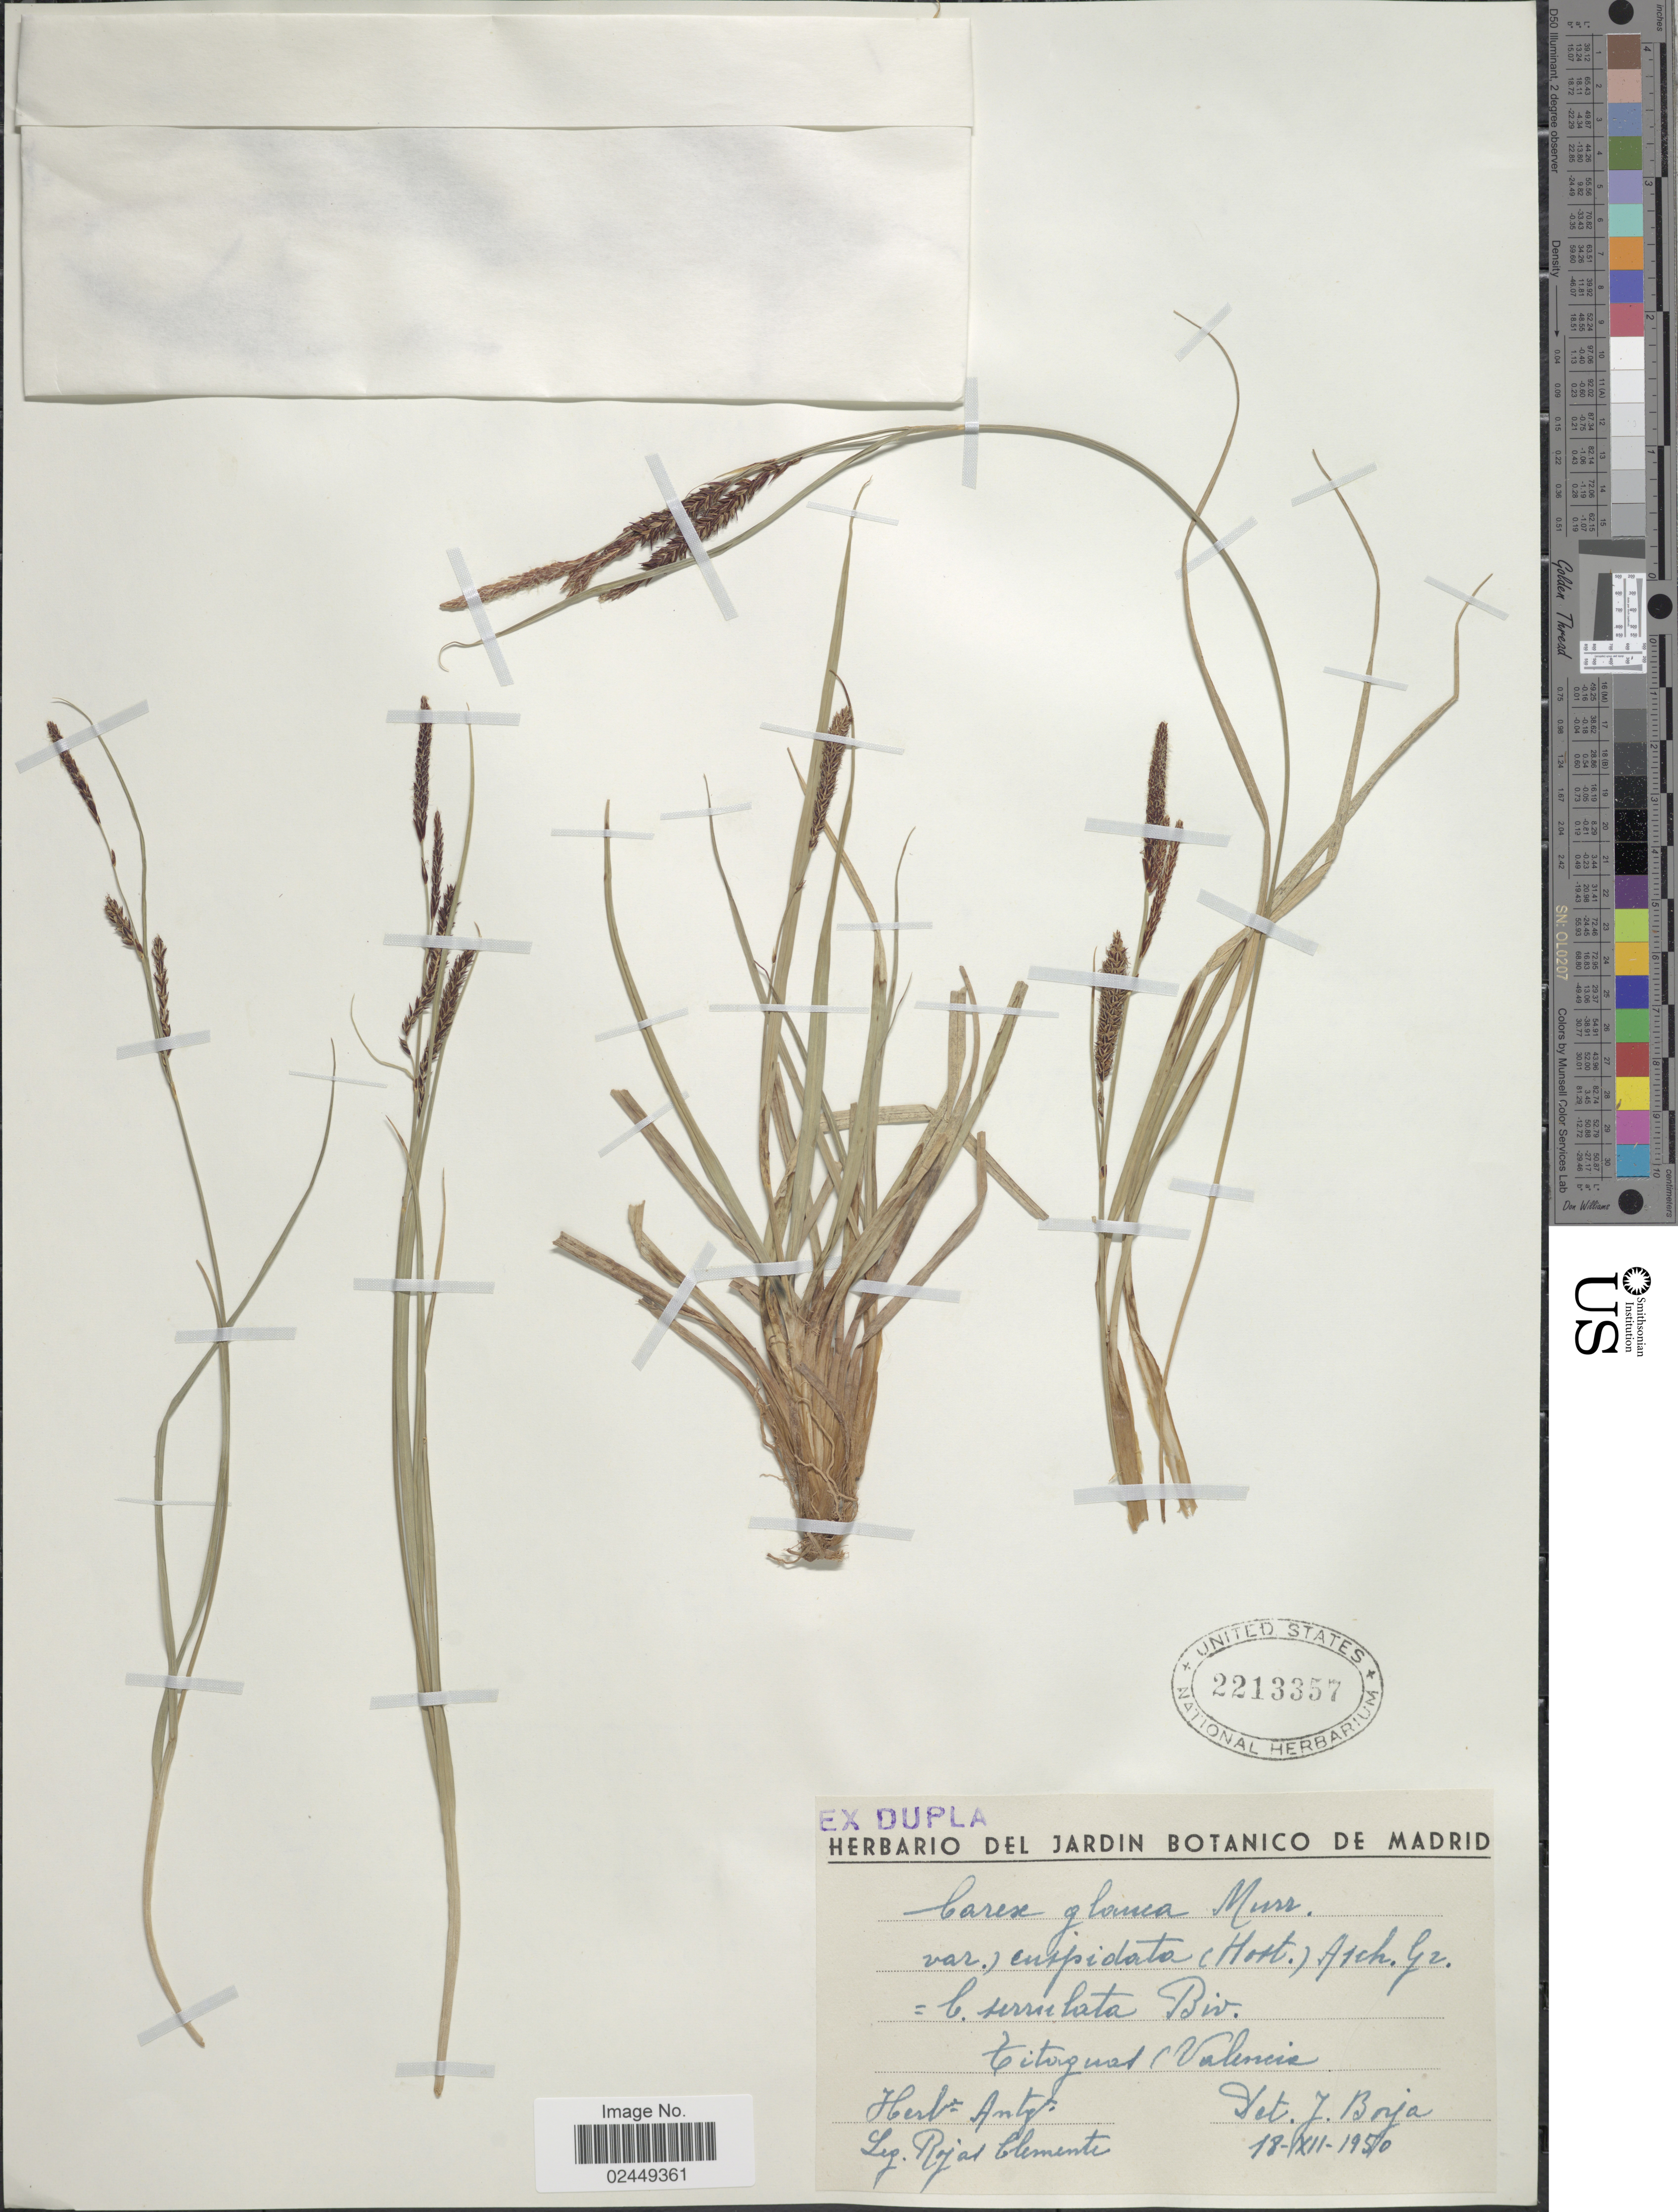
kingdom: Plantae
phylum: Tracheophyta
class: Liliopsida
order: Poales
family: Cyperaceae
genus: Carex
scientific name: Carex flacca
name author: Schreb.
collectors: R. Clemente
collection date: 1950-12-18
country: Spain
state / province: Valenciana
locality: Titaguas (Valencia)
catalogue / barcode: US 2213357